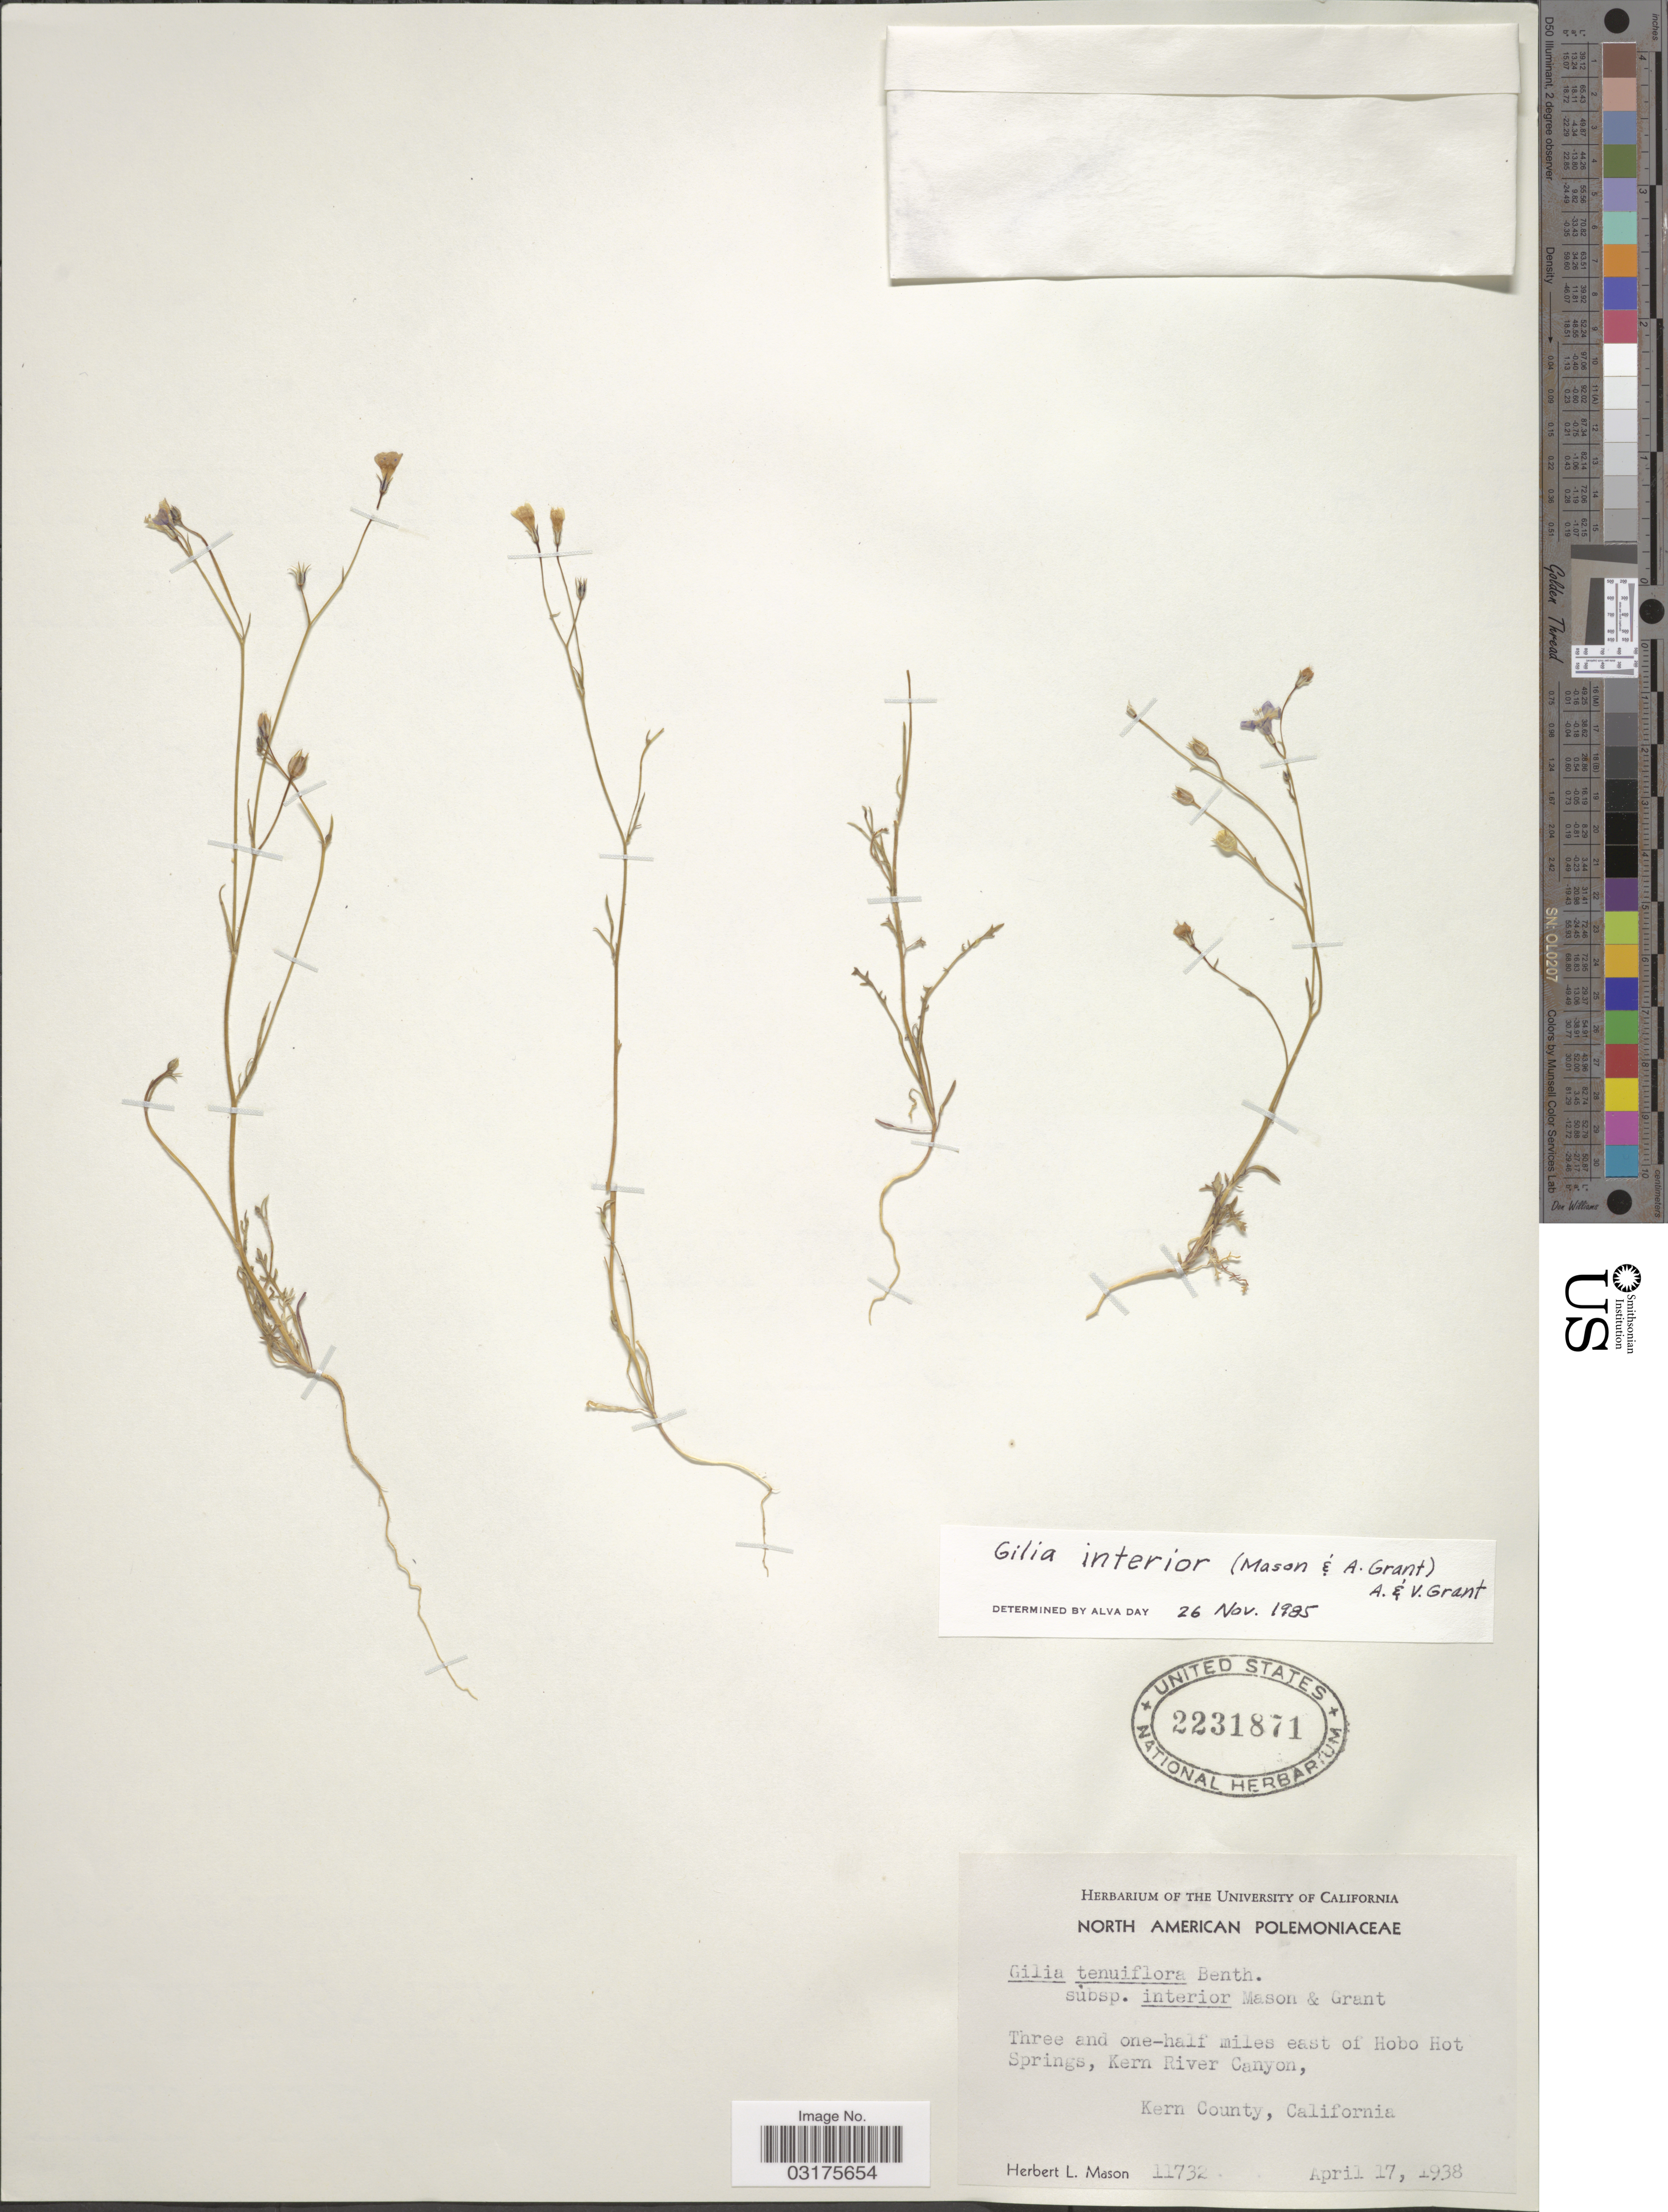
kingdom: Plantae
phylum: Tracheophyta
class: Magnoliopsida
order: Ericales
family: Polemoniaceae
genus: Gilia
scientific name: Gilia interior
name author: (H. Mason & A.D. Grant) A.D. Grant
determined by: Day, A.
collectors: H. L. Mason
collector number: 11732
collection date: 1938-04-17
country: United States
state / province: California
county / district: Kern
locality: Three and one-half miles east of Hobo Hot Springs, Kern River Canyon, Kern County.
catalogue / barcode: US 2231871